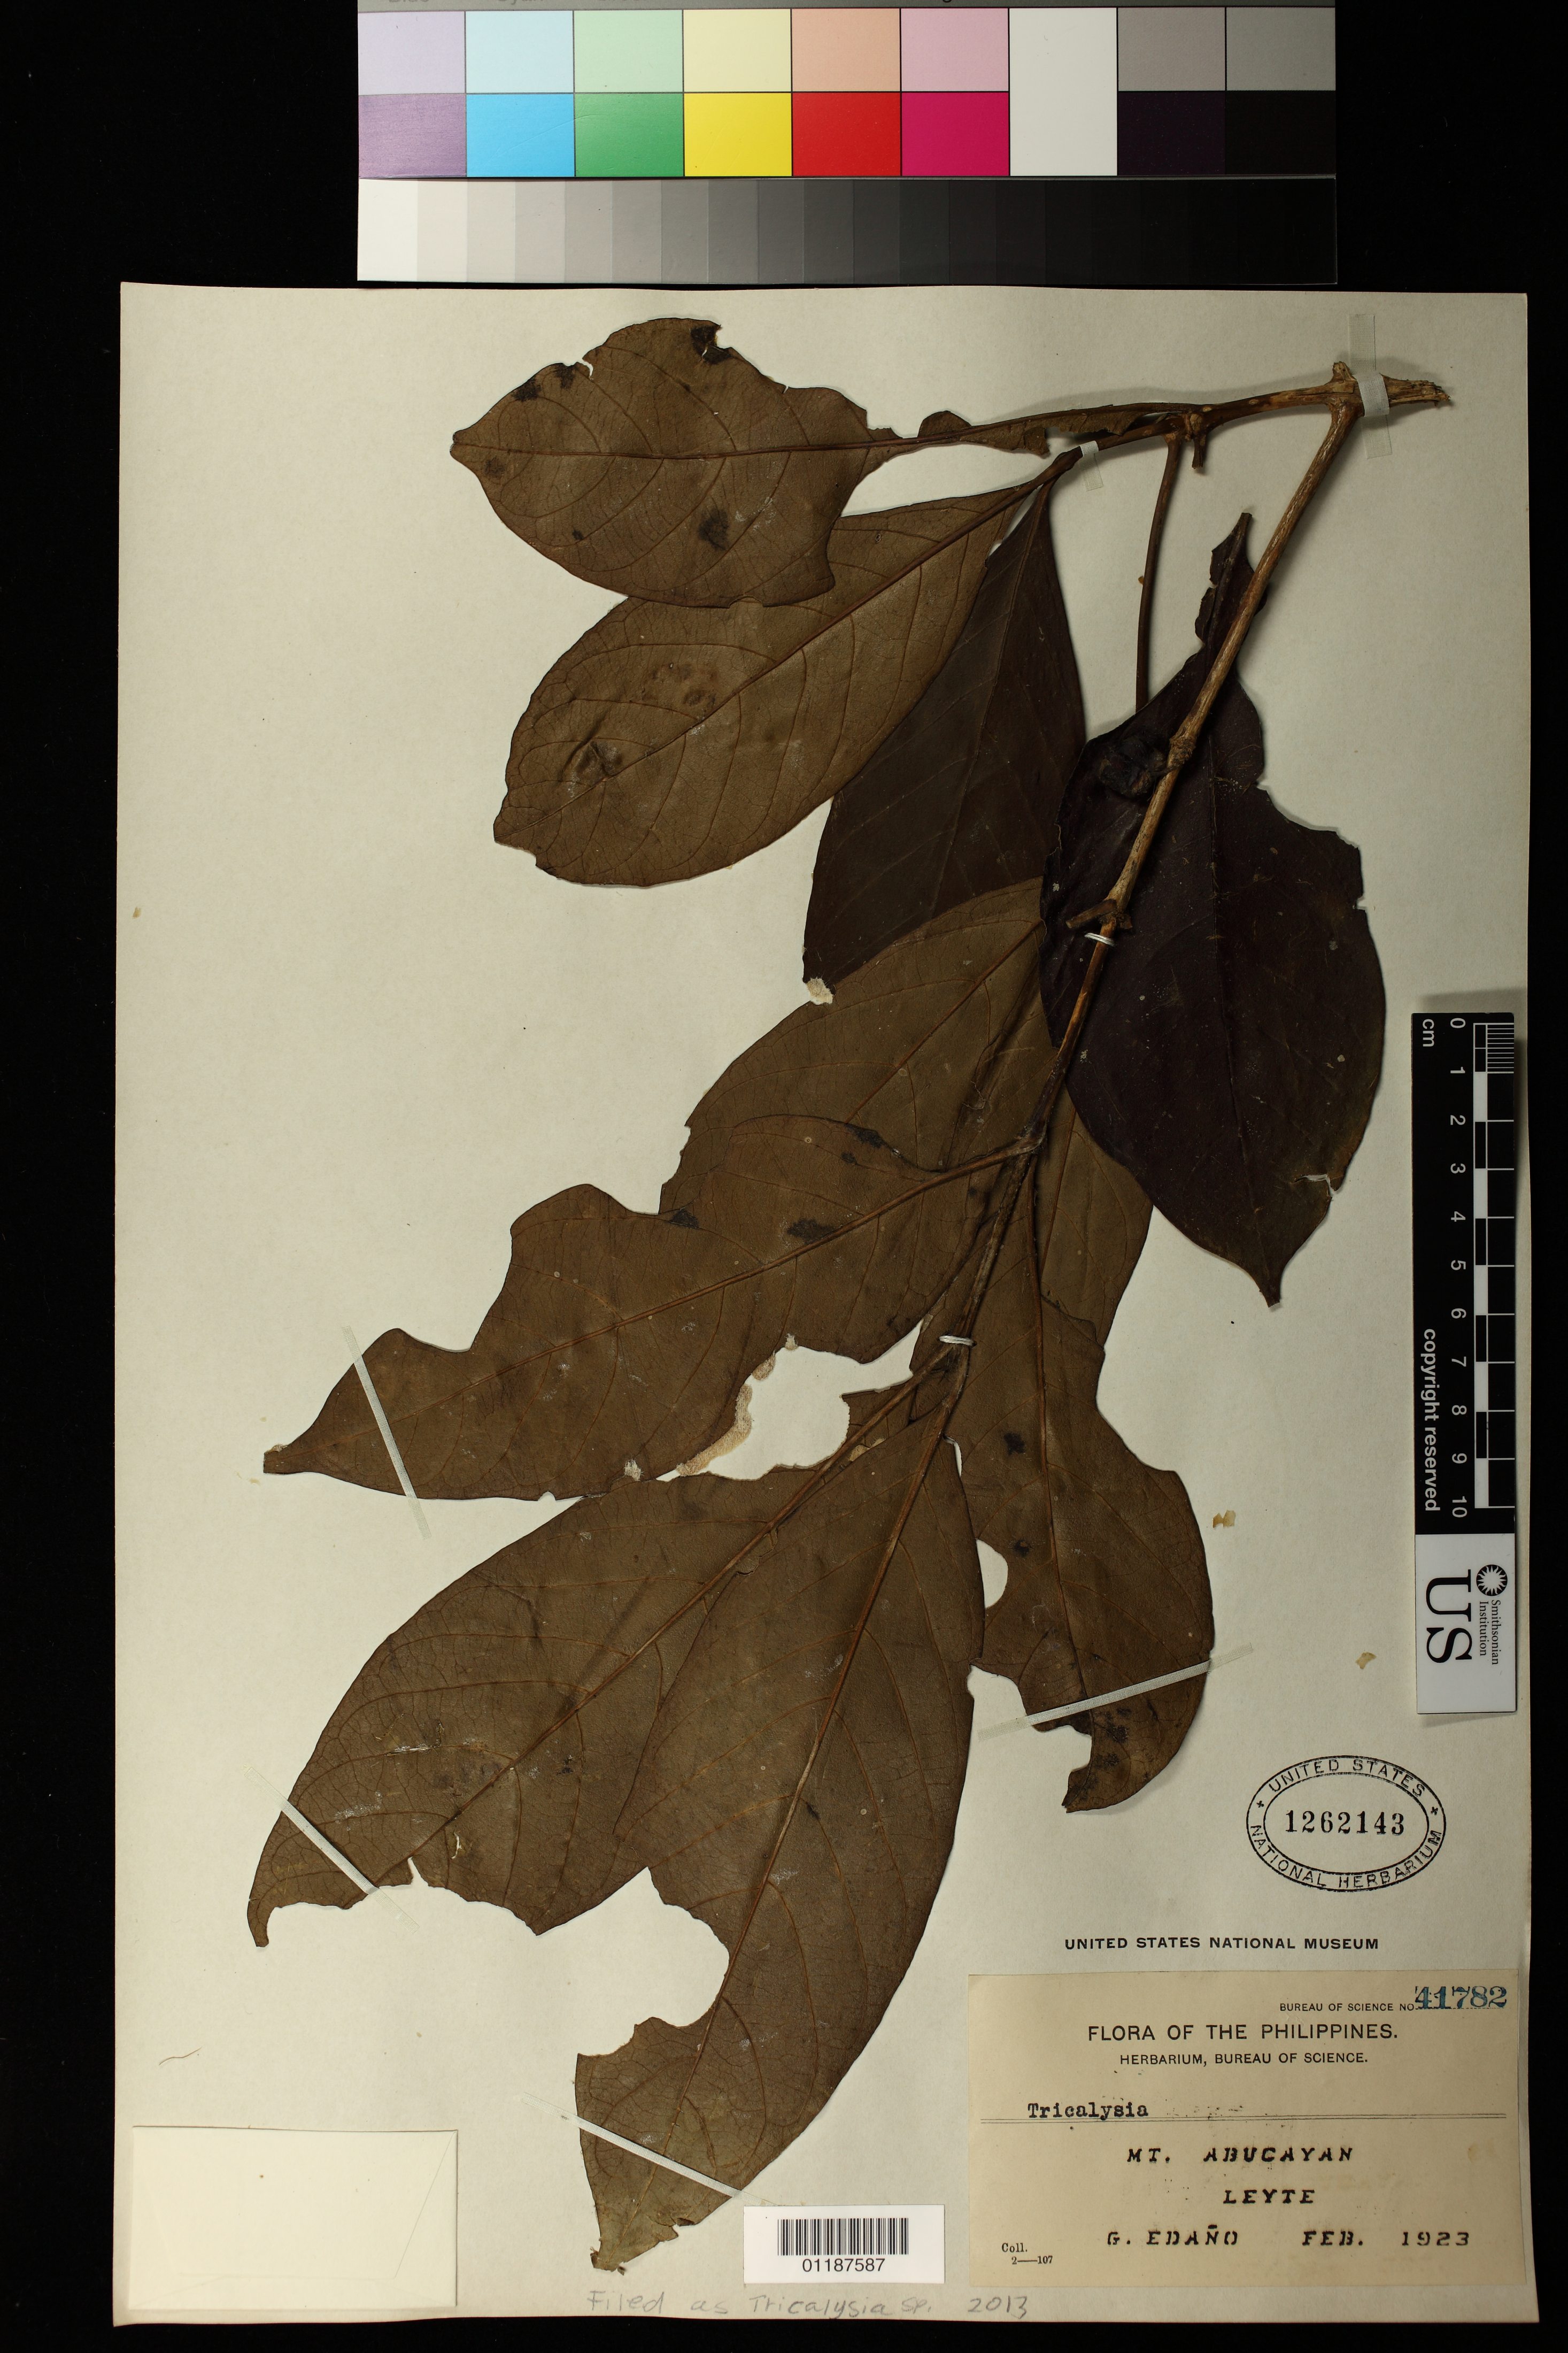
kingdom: Plantae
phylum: Tracheophyta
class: Magnoliopsida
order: Gentianales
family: Rubiaceae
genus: Tricalysia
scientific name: Tricalysia sp.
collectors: G. Edaño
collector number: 41782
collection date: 1923-02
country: Philippines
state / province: Eastern Visayas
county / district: Leyte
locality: Mt. Abucayan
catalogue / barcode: US 1262143